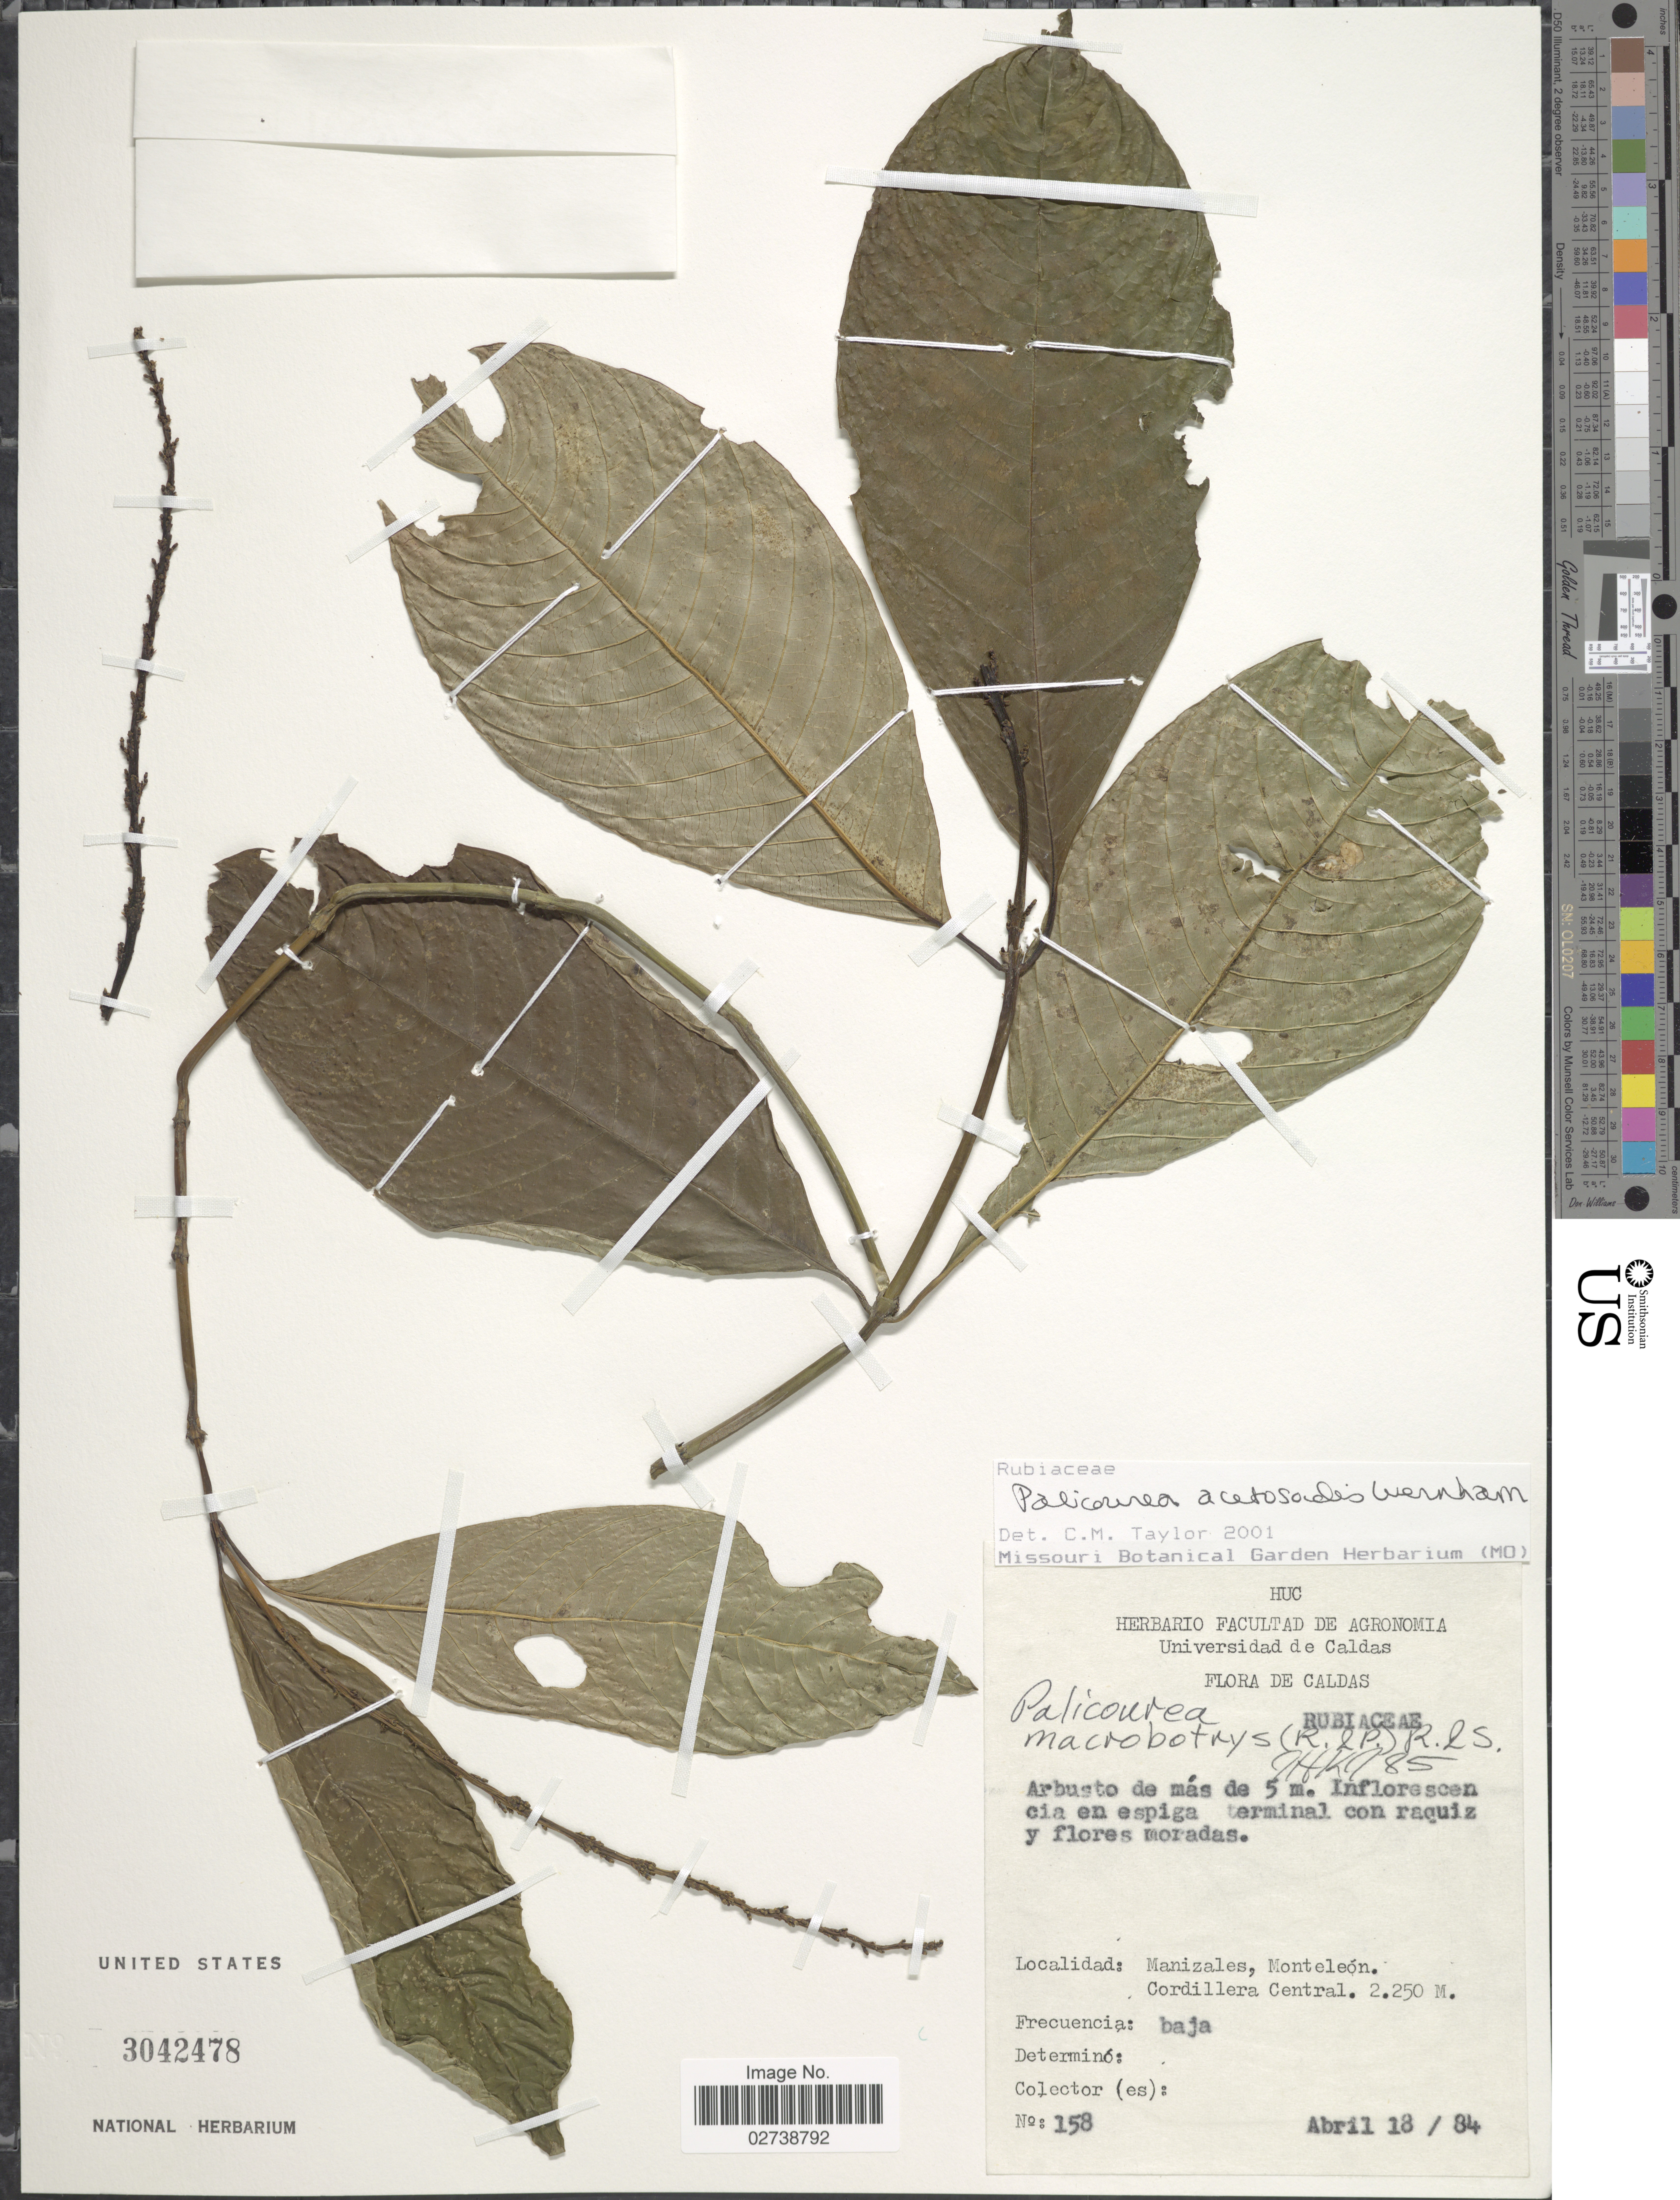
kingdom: Plantae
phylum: Tracheophyta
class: Magnoliopsida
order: Gentianales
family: Rubiaceae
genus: Palicourea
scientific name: Palicourea acetosoides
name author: Wernham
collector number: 158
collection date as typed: Transcribed d/m/y: 18/4/84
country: Colombia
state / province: Caldas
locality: Manizales, Monteleón. Cordillera Central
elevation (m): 2250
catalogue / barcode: US 3042478